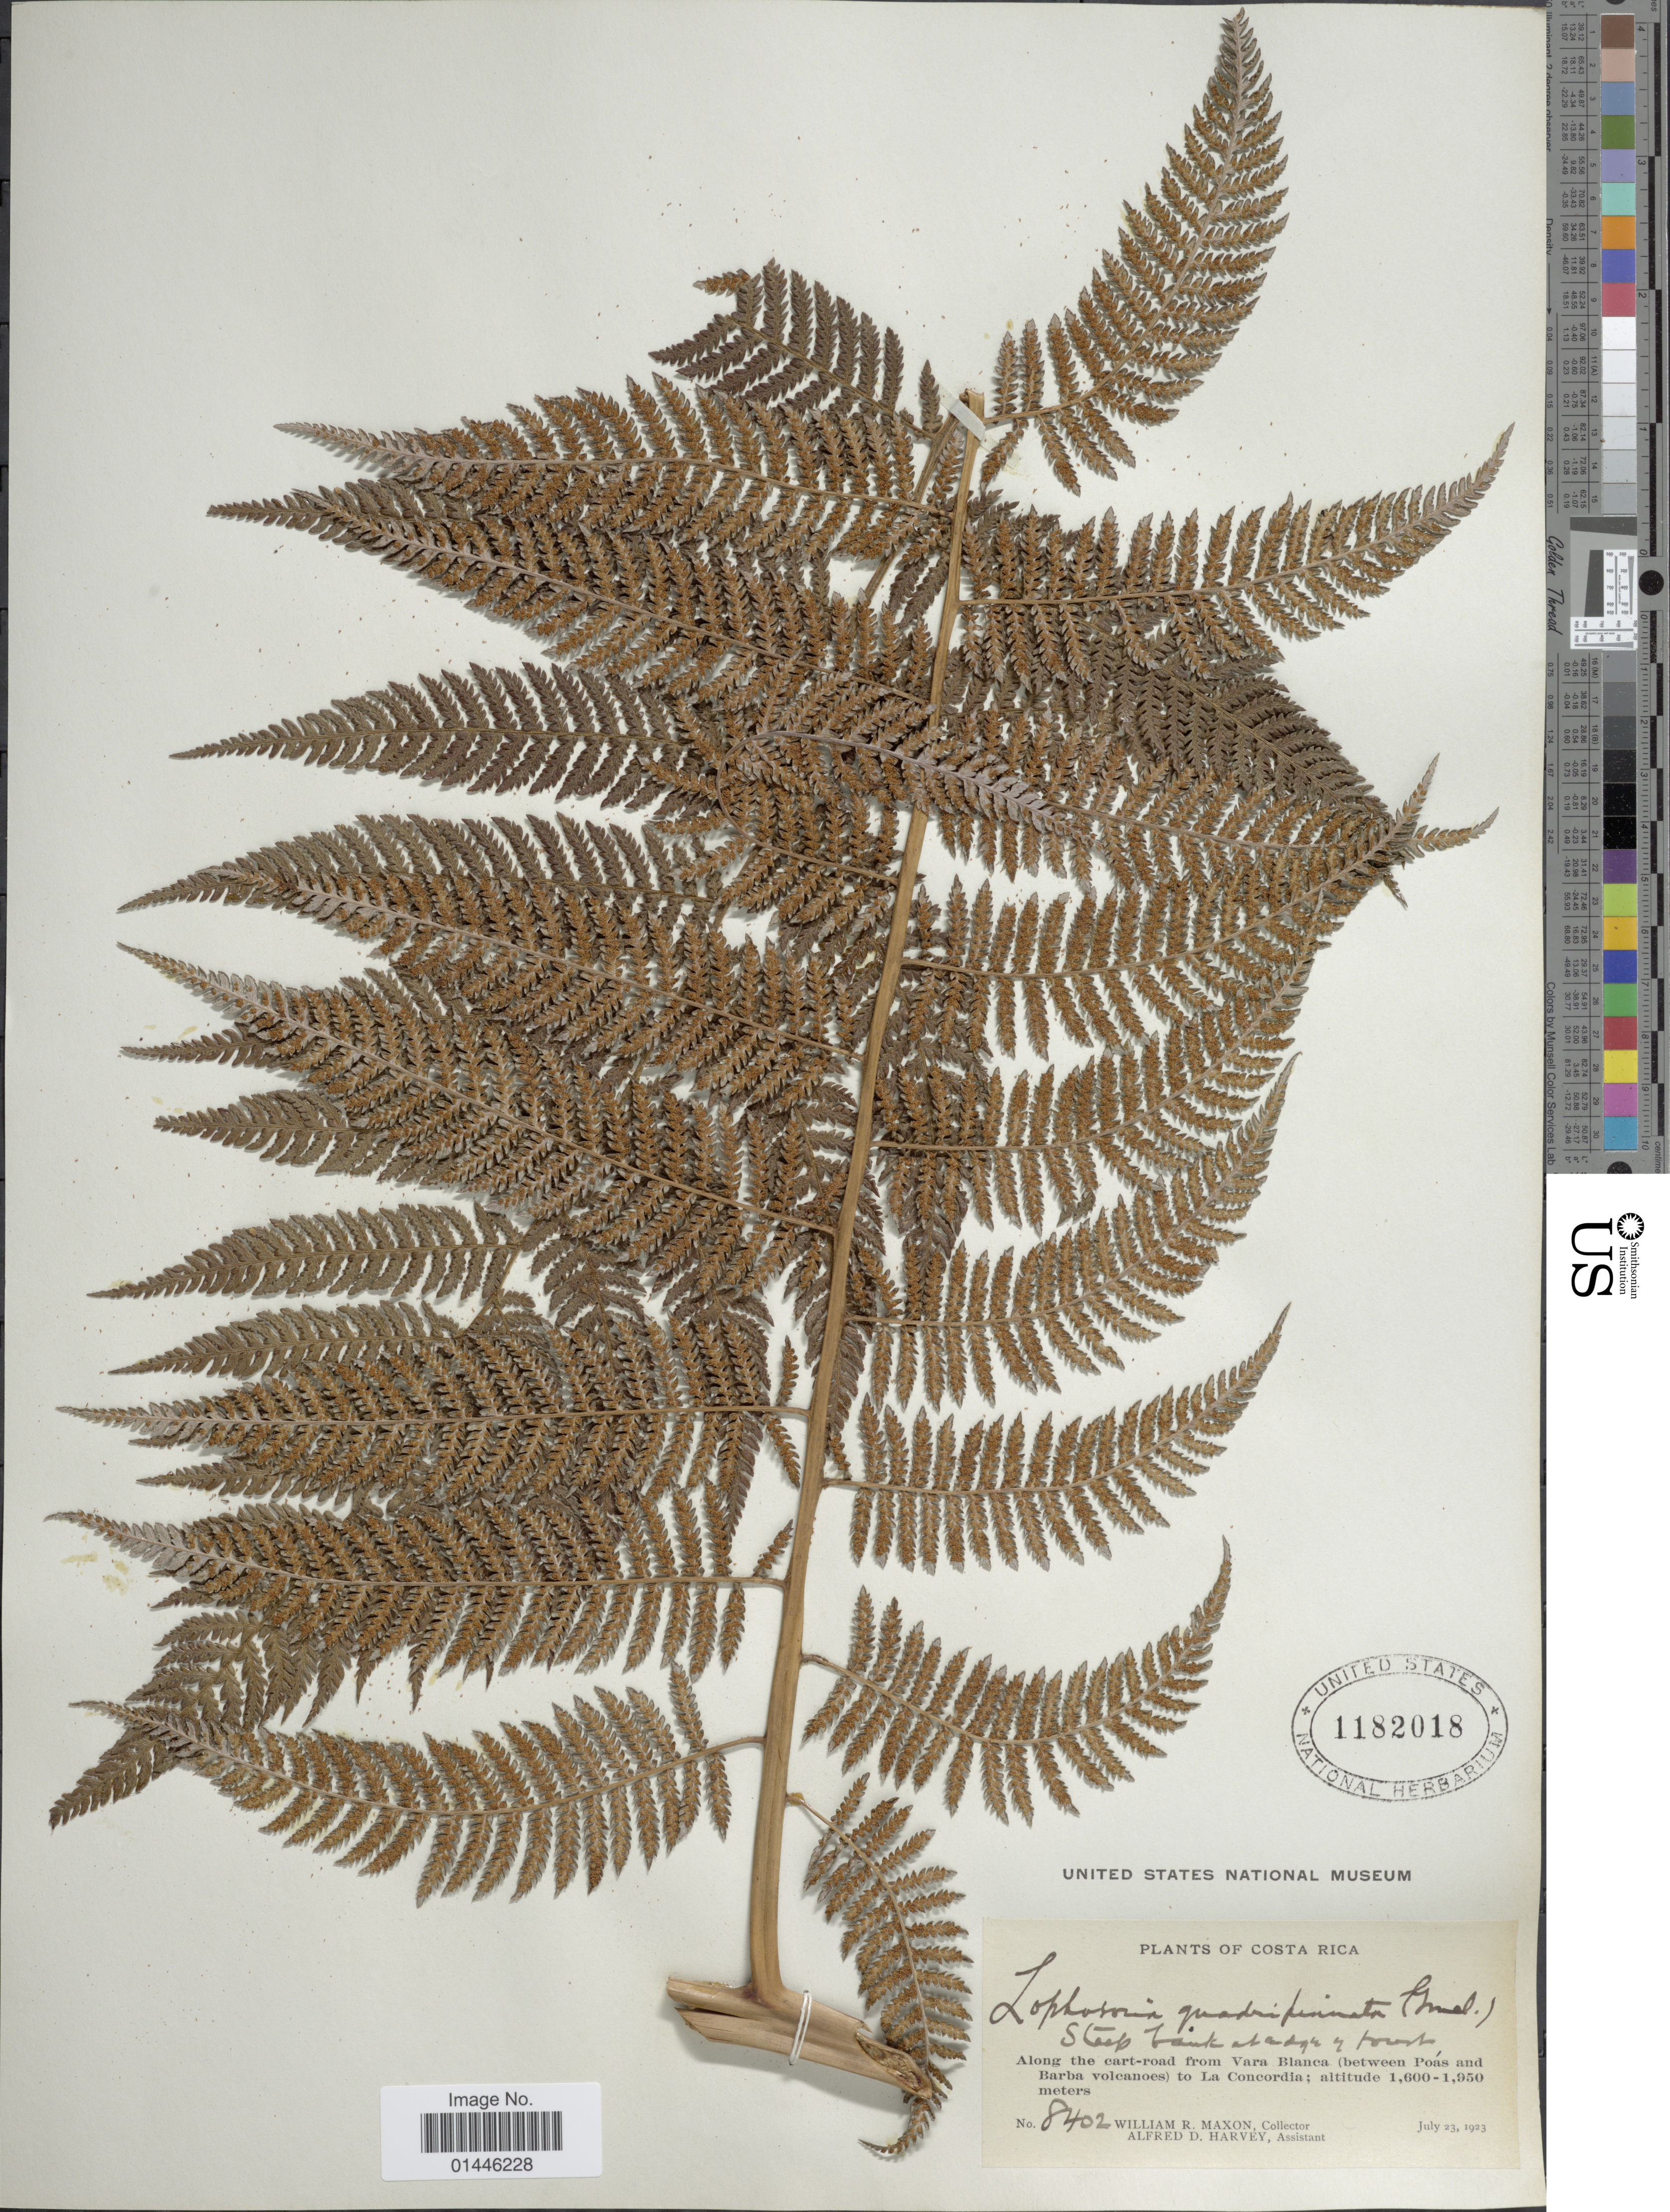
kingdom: Plantae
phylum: Tracheophyta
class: Polypodiopsida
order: Cyatheales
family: Dicksoniaceae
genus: Lophosoria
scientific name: Lophosoria quadripinnata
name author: (J.F. Gmel.) C. Chr.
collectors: W. R. Maxon & A. D. Harvey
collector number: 8402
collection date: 1923-07-23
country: Costa Rica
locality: Along the cart-road from Vara Blanca (between Poás and Barba volcanoes) to La Concordia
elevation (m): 1600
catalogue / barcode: US 1182018